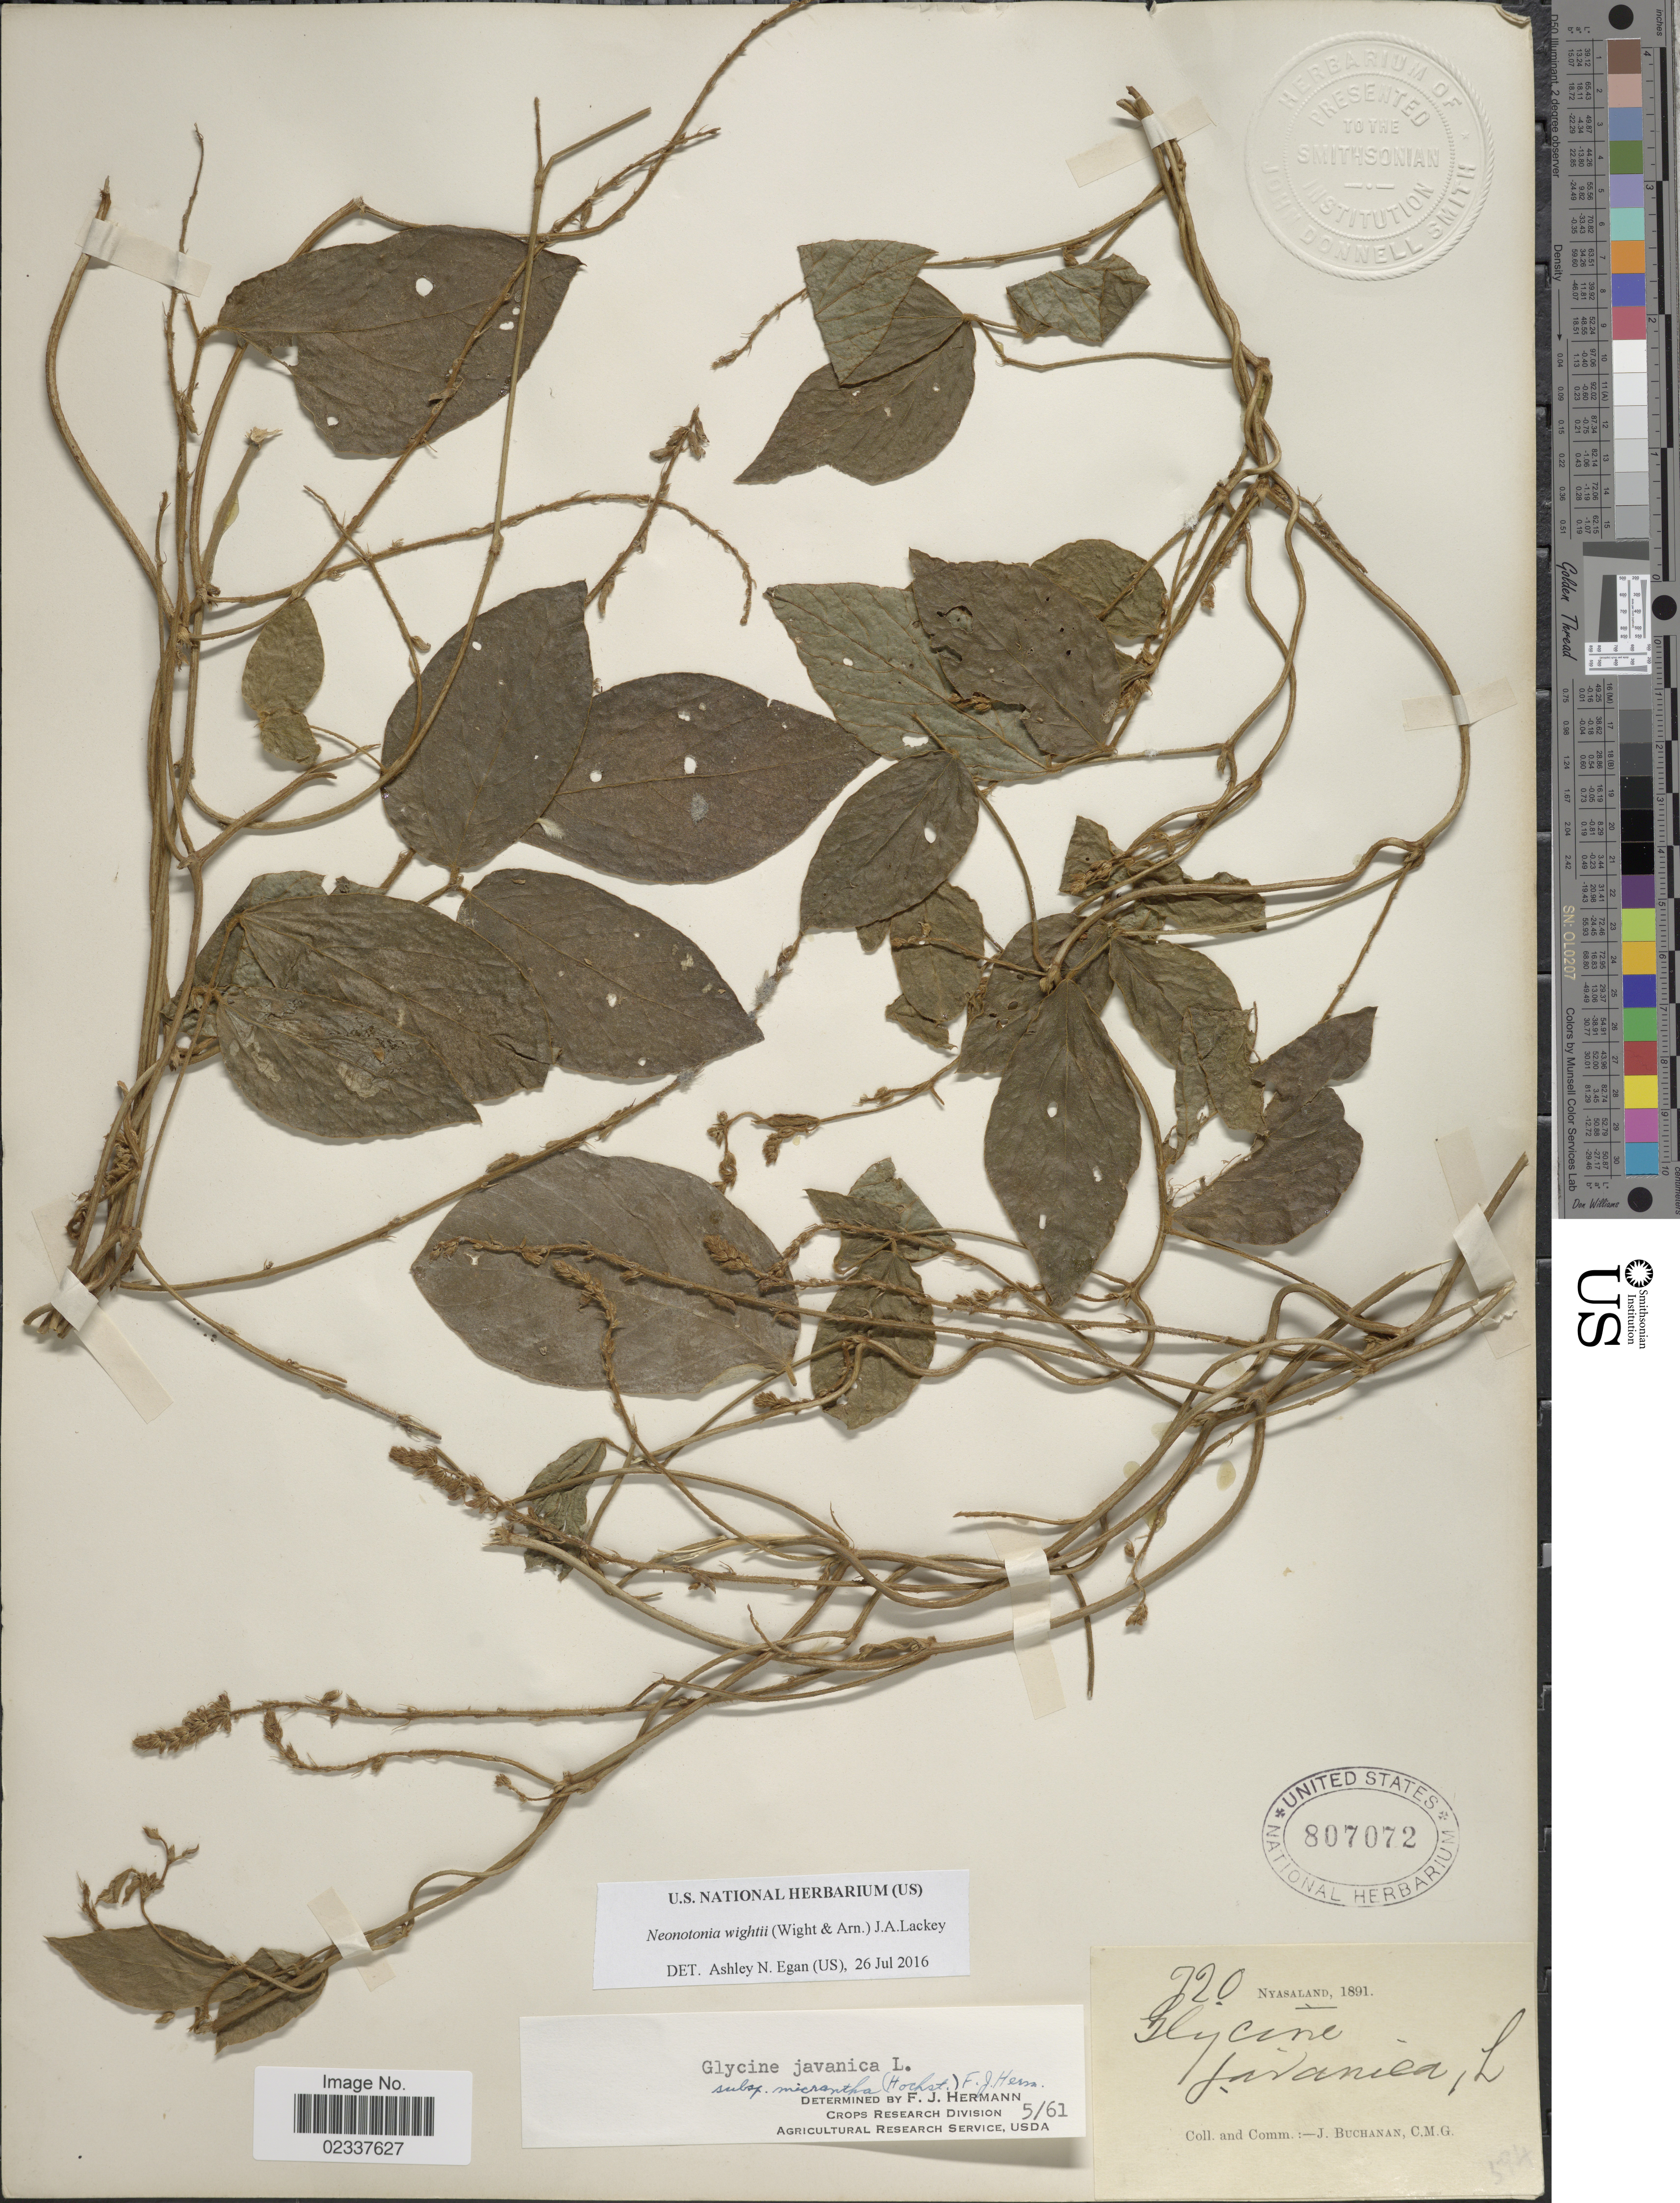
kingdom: Plantae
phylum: Tracheophyta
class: Magnoliopsida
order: Fabales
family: Fabaceae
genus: Neonotonia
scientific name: Neonotonia wightii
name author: (Arn.) J.A. Lackey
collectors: J. Buchanan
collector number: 720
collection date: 1891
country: Malawi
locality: Nyasaland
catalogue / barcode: US 807072